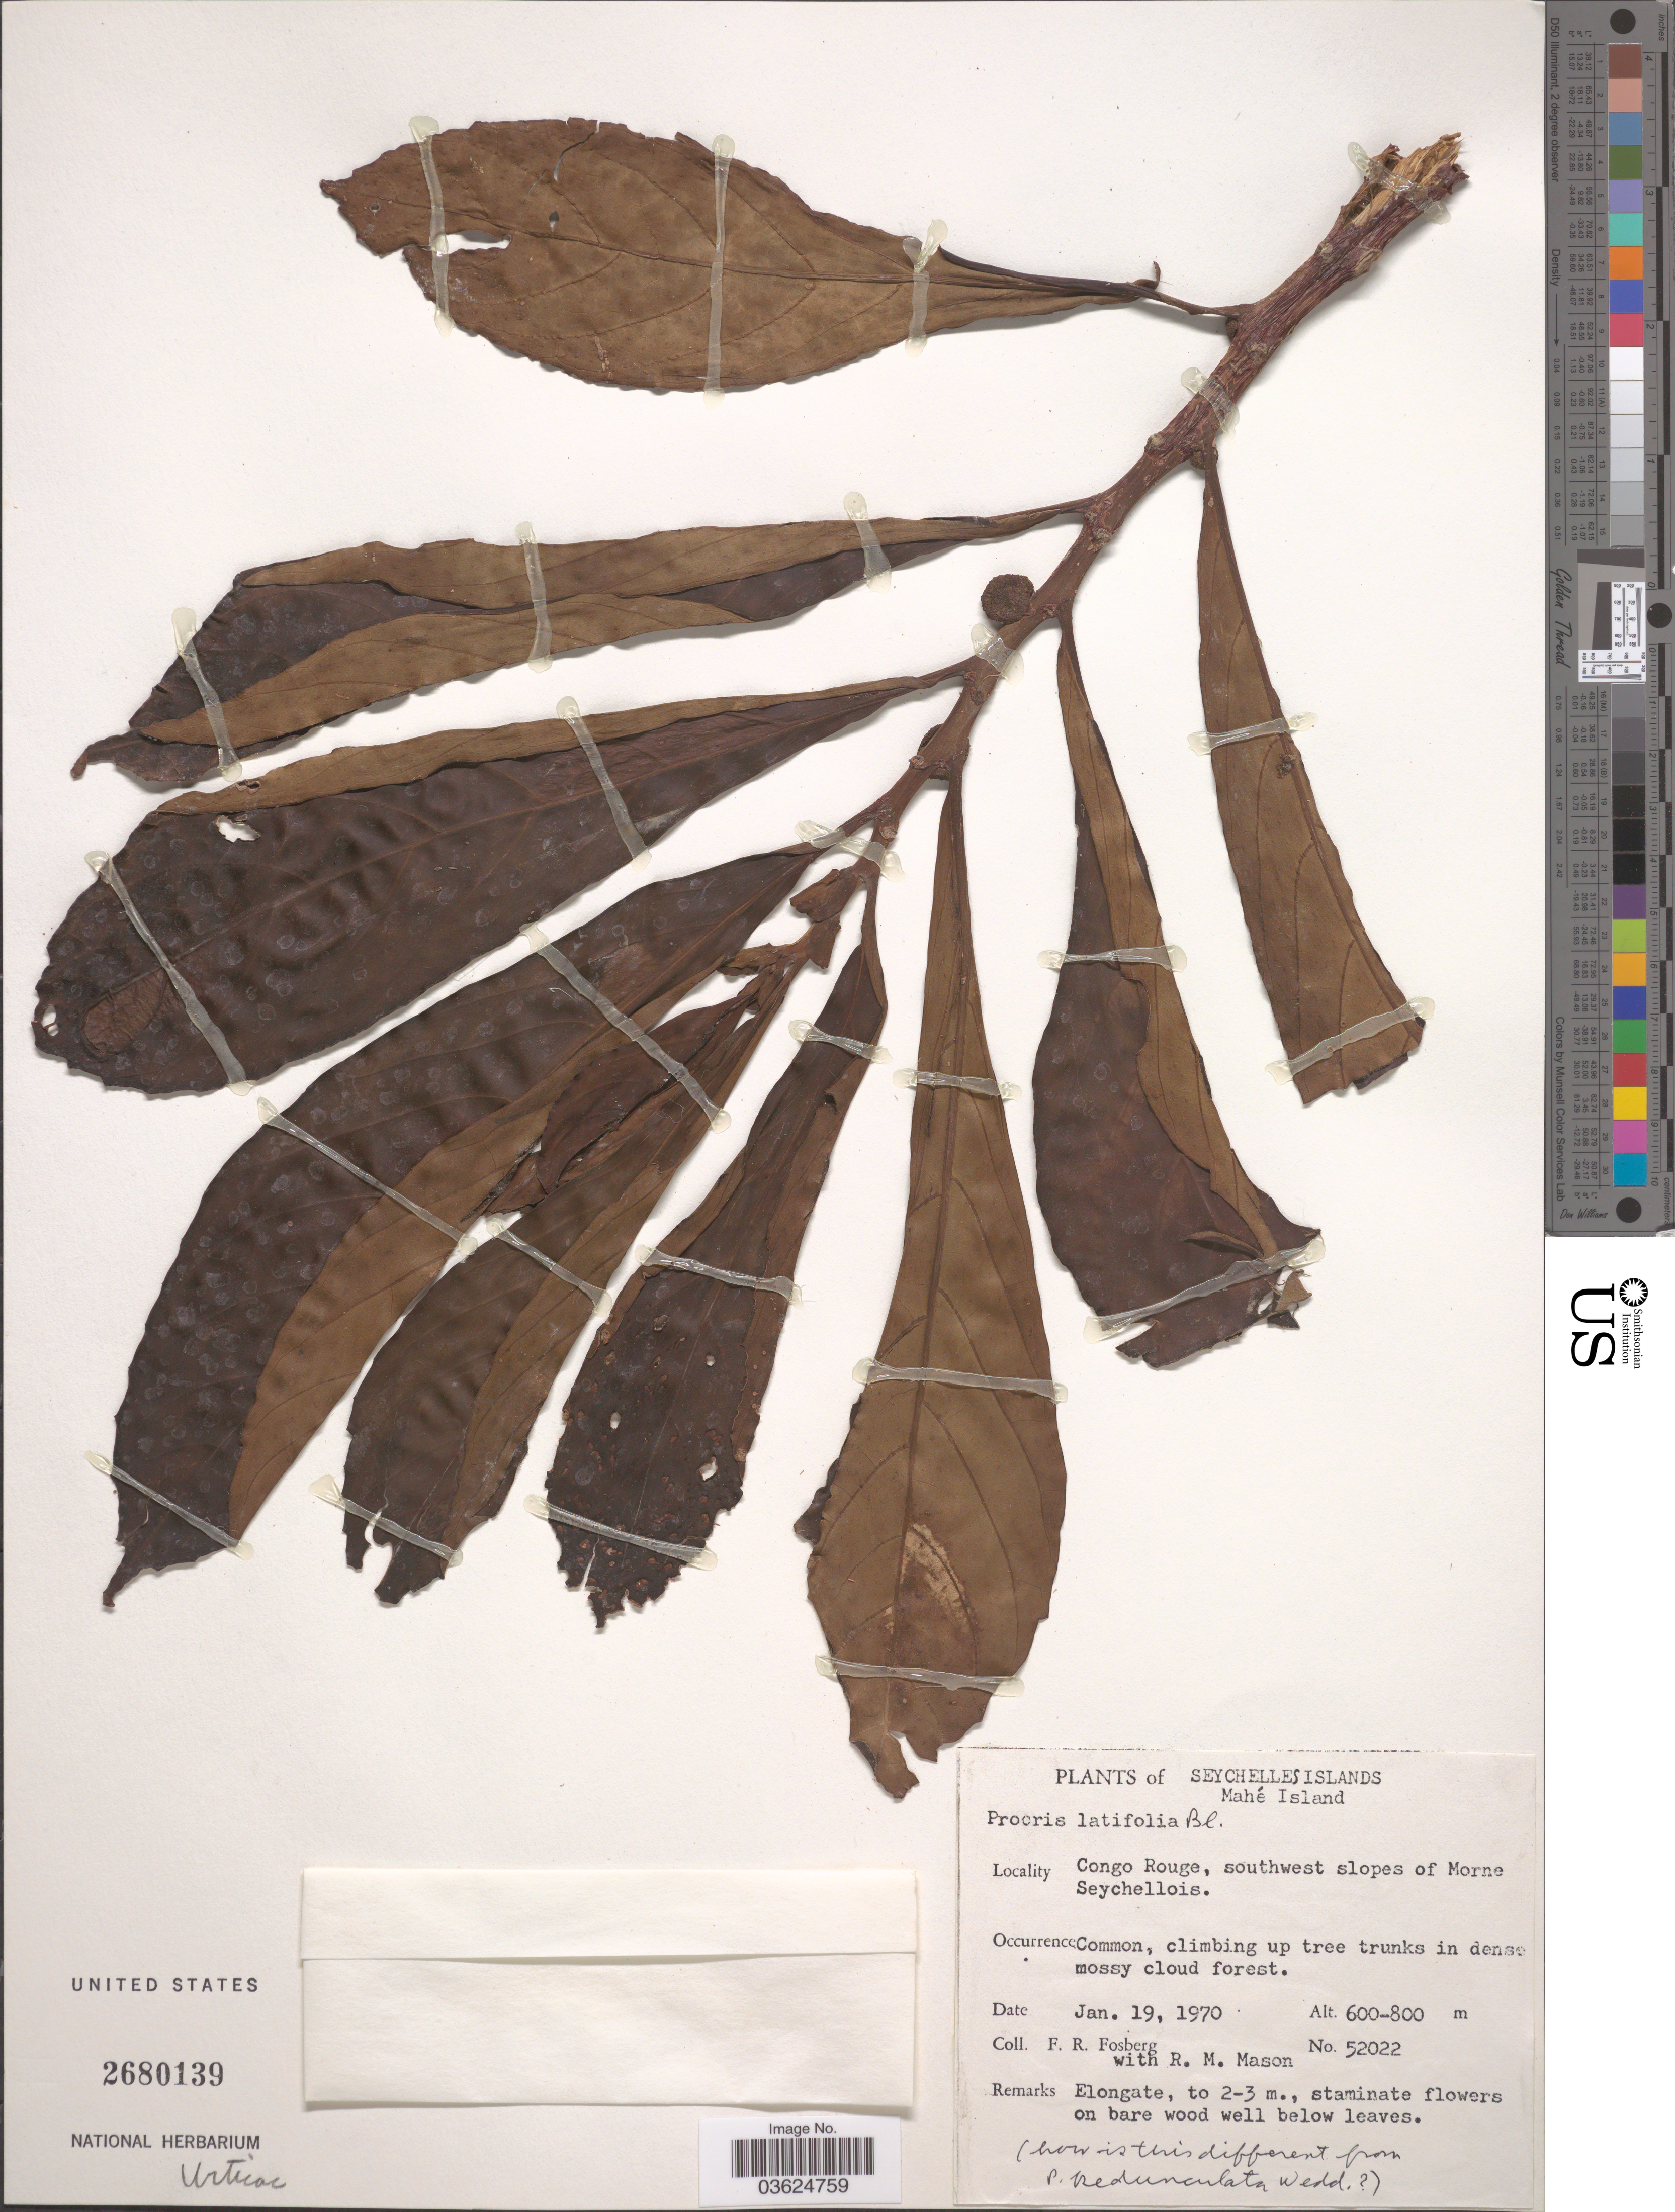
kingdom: Plantae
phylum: Tracheophyta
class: Magnoliopsida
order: Rosales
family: Urticaceae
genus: Procris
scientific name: Procris latifolia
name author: Blume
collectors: F. R. Fosberg & R. Mason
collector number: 52022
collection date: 1970-01-19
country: Seychelles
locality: Mahé Island. Congo Rouge, southwest slopes of Morne Seychellois.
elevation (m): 600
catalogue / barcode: US 2680139